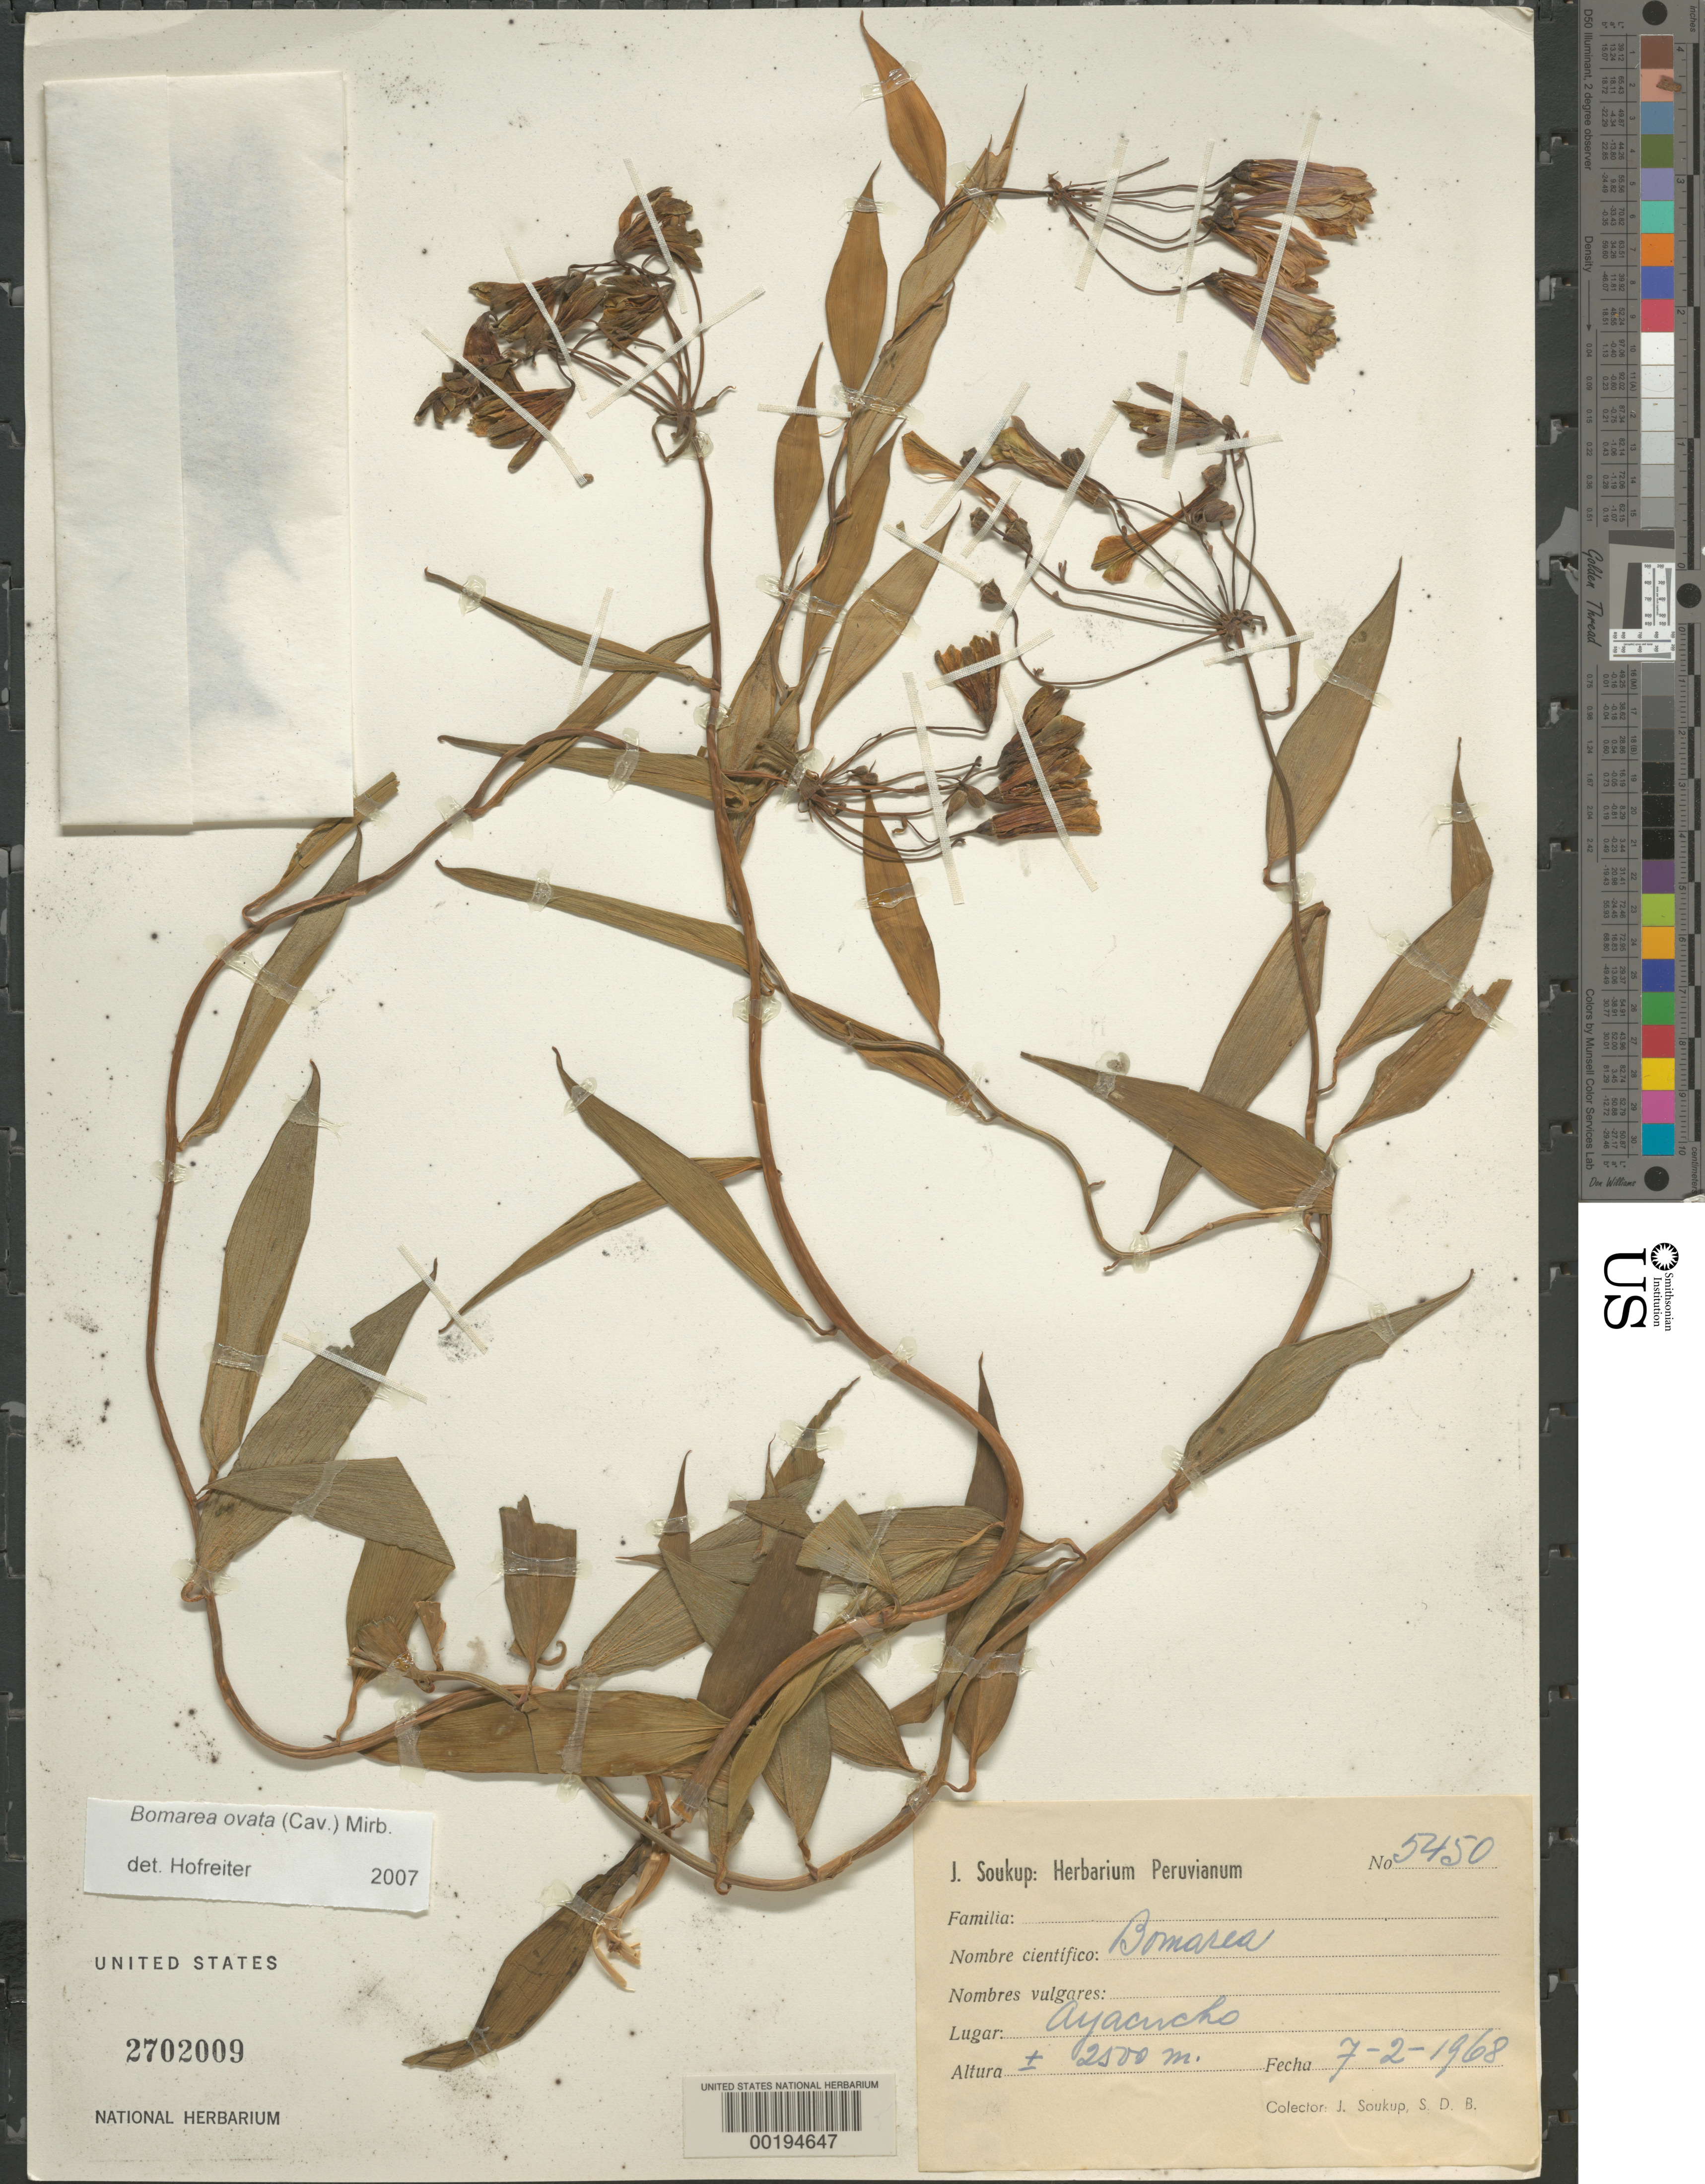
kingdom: Plantae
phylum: Tracheophyta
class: Liliopsida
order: Liliales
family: Alstroemeriaceae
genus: Bomarea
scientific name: Bomarea ovata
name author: (Cav.) Mirb.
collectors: J. J. Soukup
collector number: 5450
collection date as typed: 07 Feb 1968 or 02 Jul 1968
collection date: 1968-02-07 or 1968-07-02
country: Peru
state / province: Ayacucho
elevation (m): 2500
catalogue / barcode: US 2702009